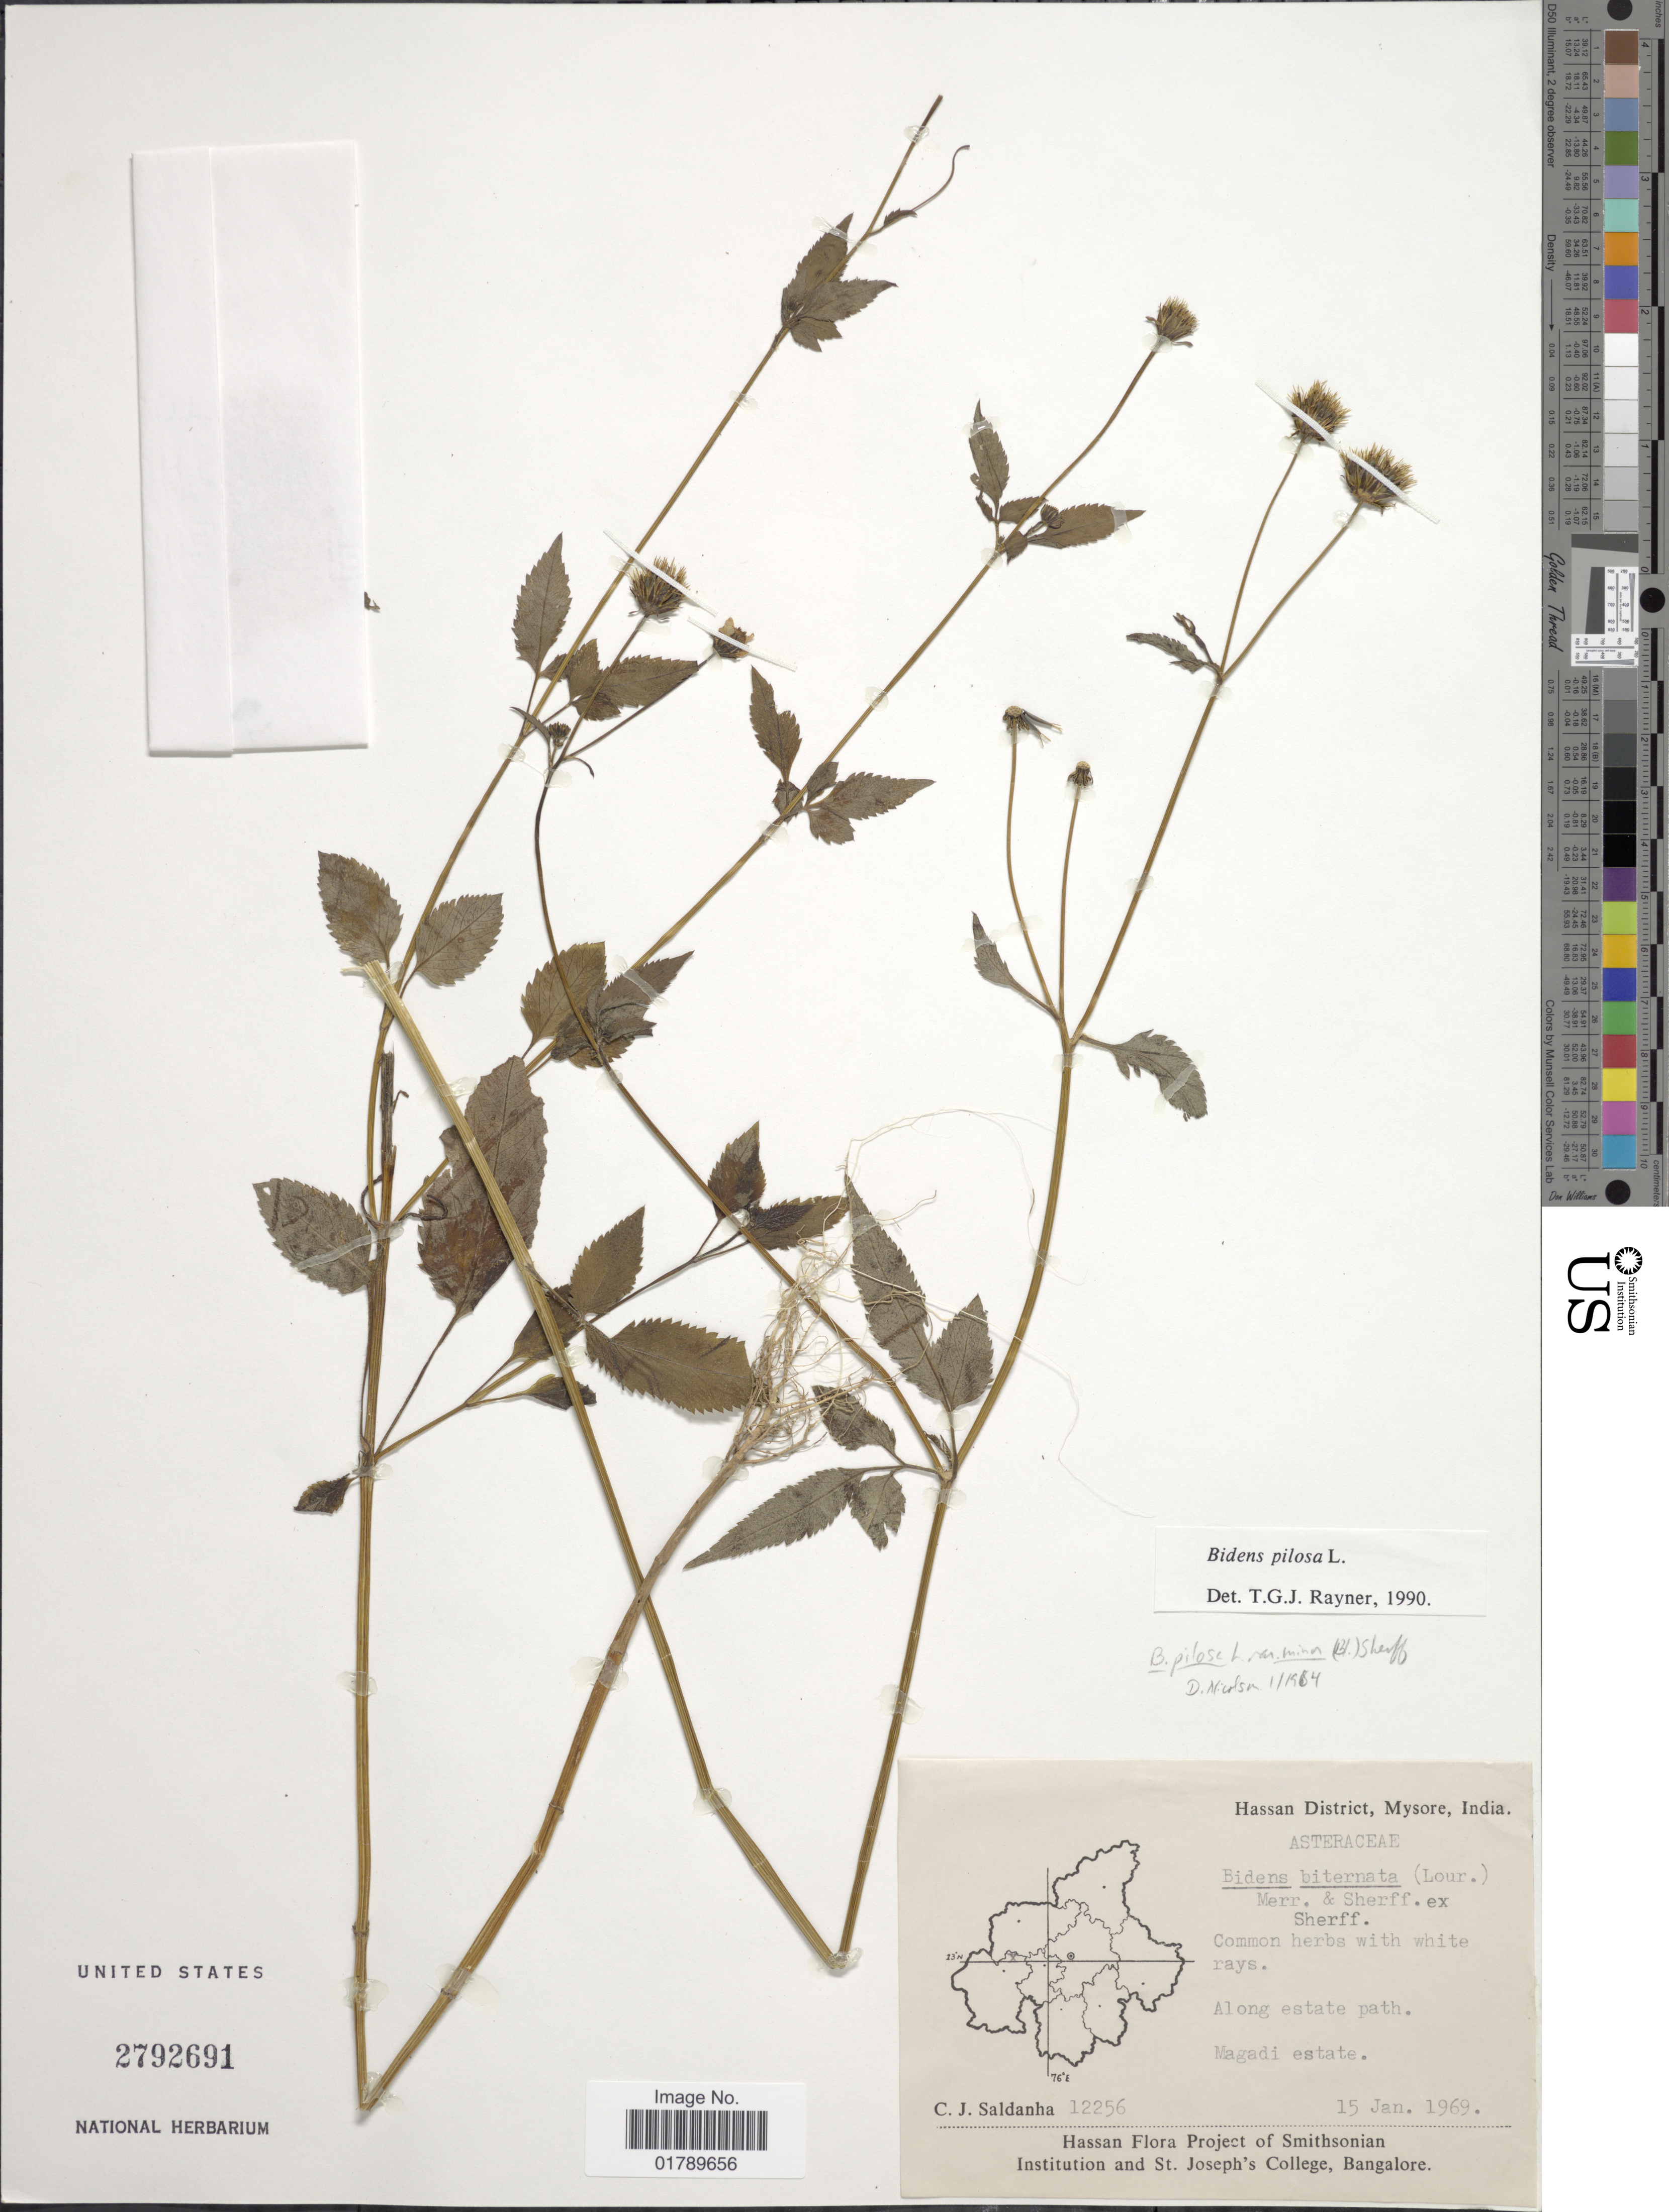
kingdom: Plantae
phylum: Tracheophyta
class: Magnoliopsida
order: Asterales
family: Asteraceae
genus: Bidens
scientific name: Bidens pilosa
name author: L.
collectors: C. J. Saldanha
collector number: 12256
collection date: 1969-01-15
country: India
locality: Hassan District, Mysore, India. Magadi estate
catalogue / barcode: US 2792691